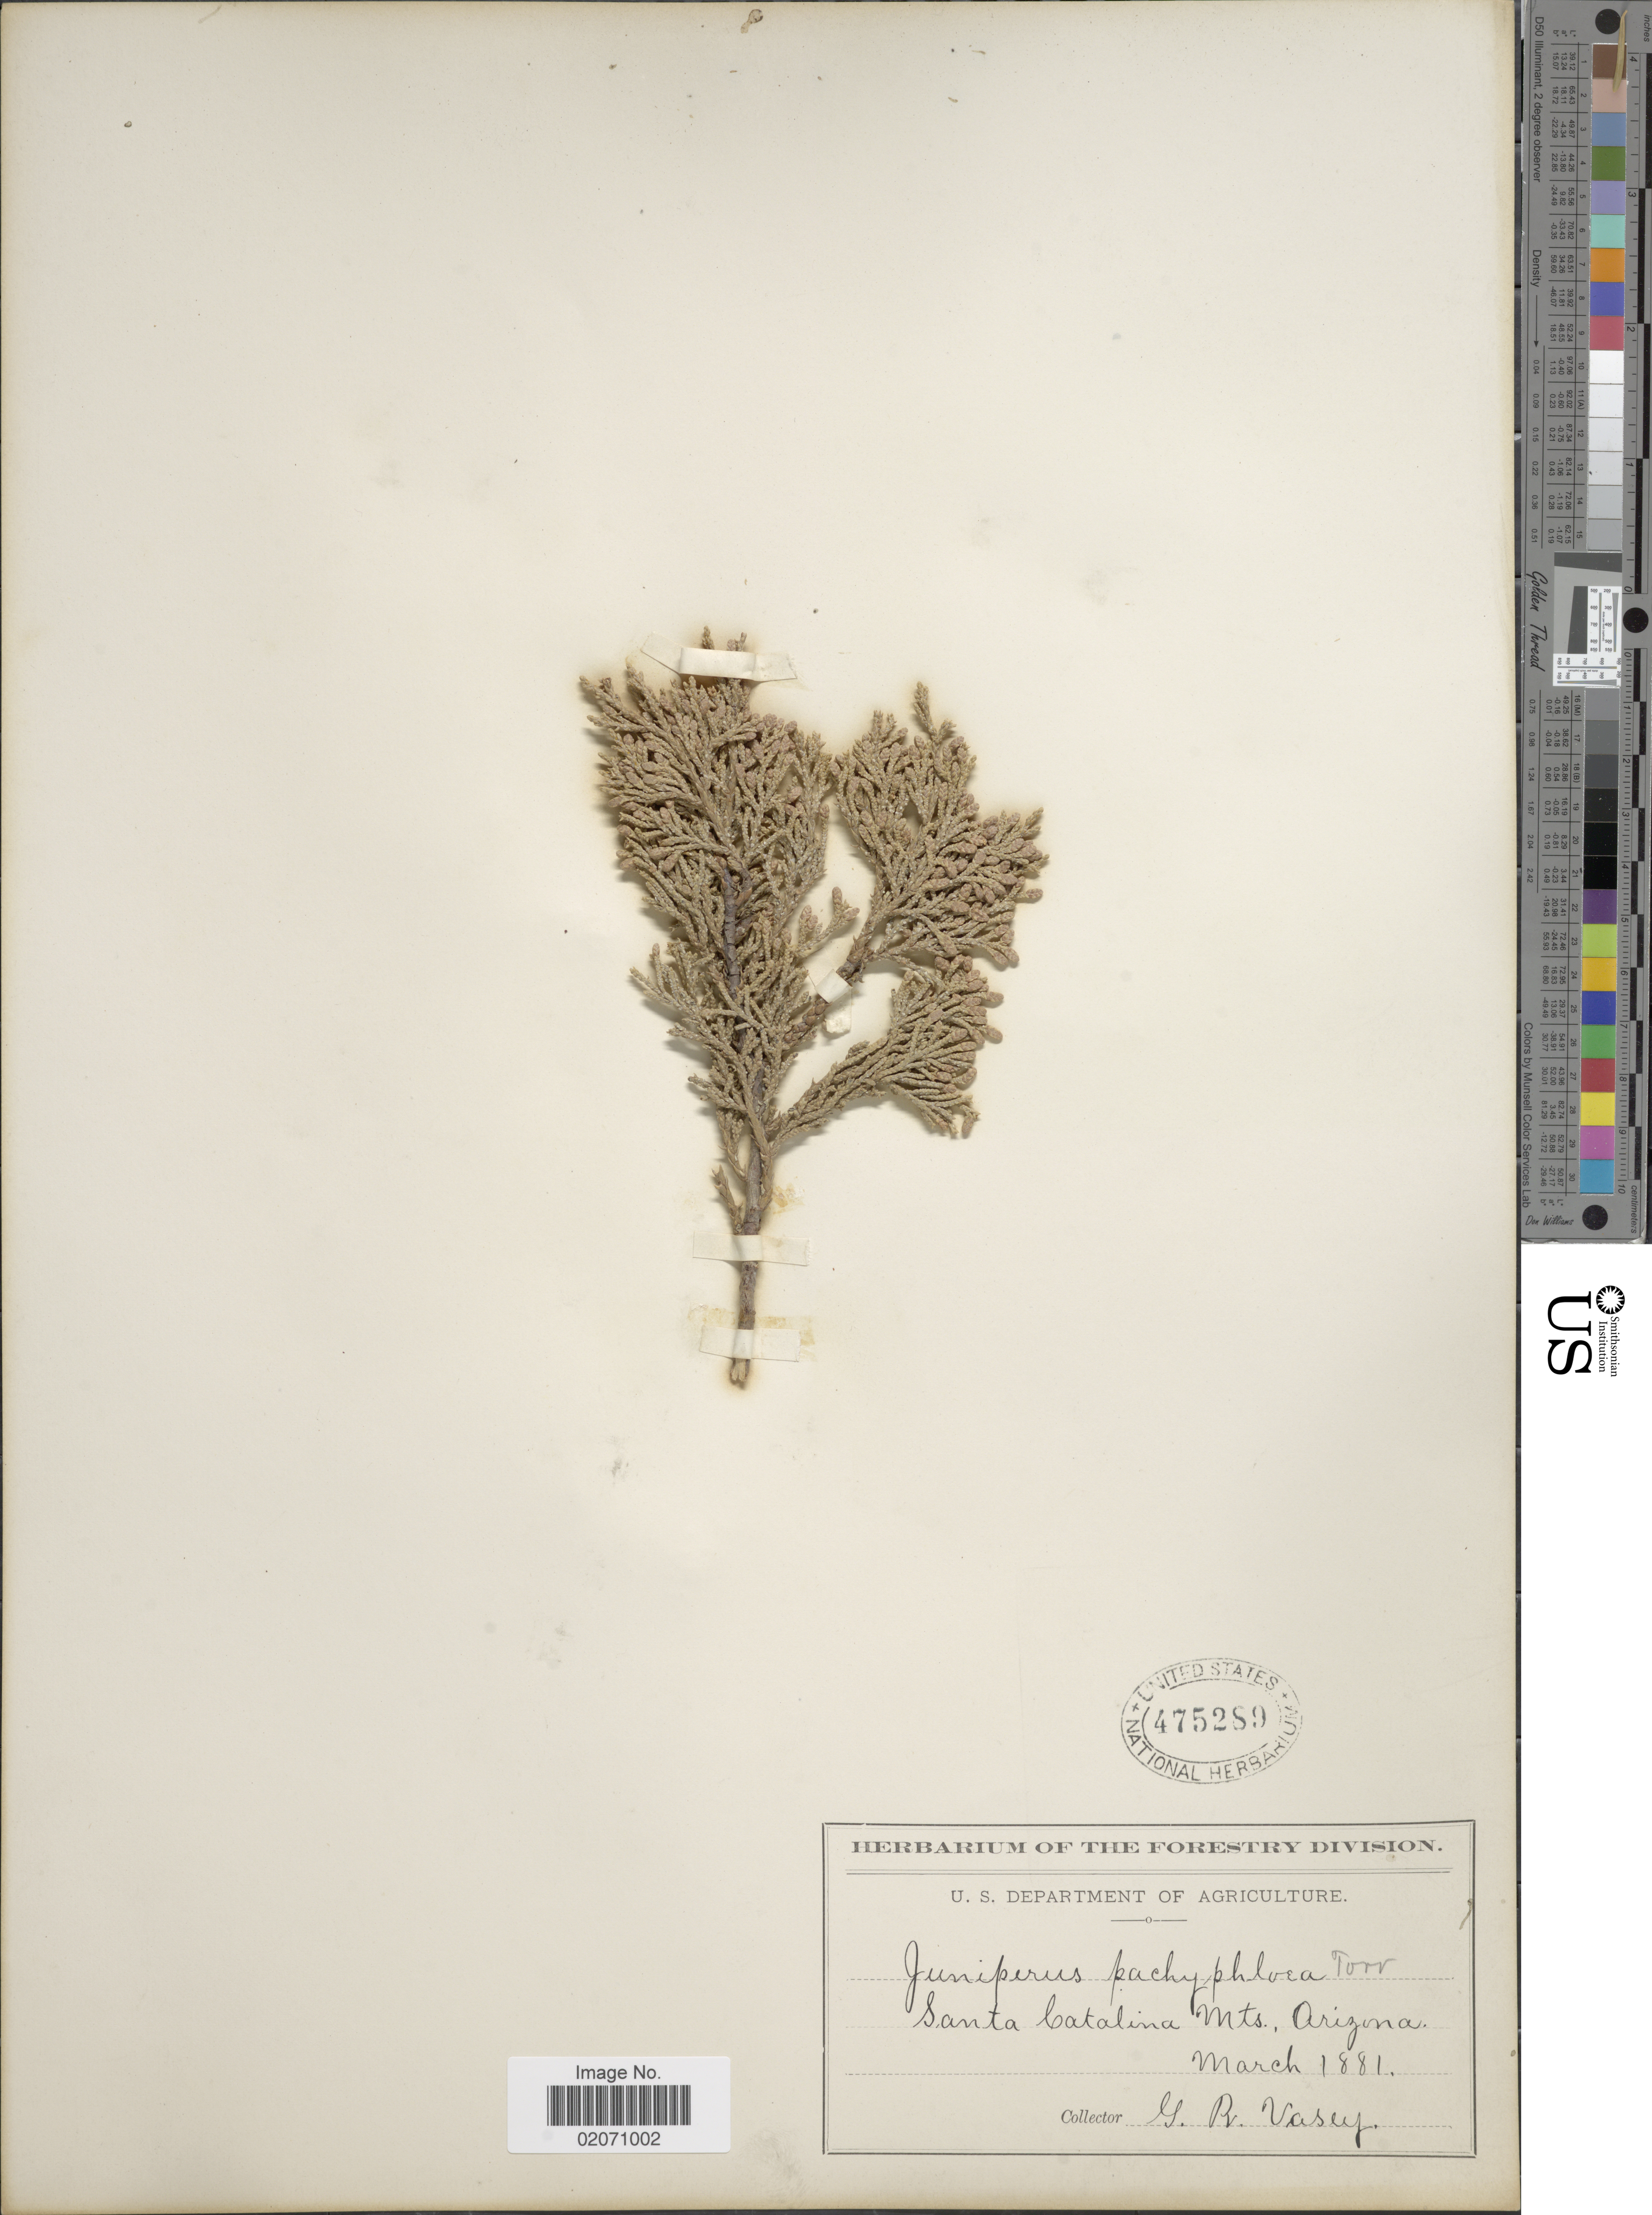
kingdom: Plantae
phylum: Tracheophyta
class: Pinopsida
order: Pinales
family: Cupressaceae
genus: Juniperus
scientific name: Juniperus deppeana var. pachyphlaea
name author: (Torr.) Martínez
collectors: G. R. Vasey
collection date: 1881-03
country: United States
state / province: Arizona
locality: Santa Catalina Mts.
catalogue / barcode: US 475289